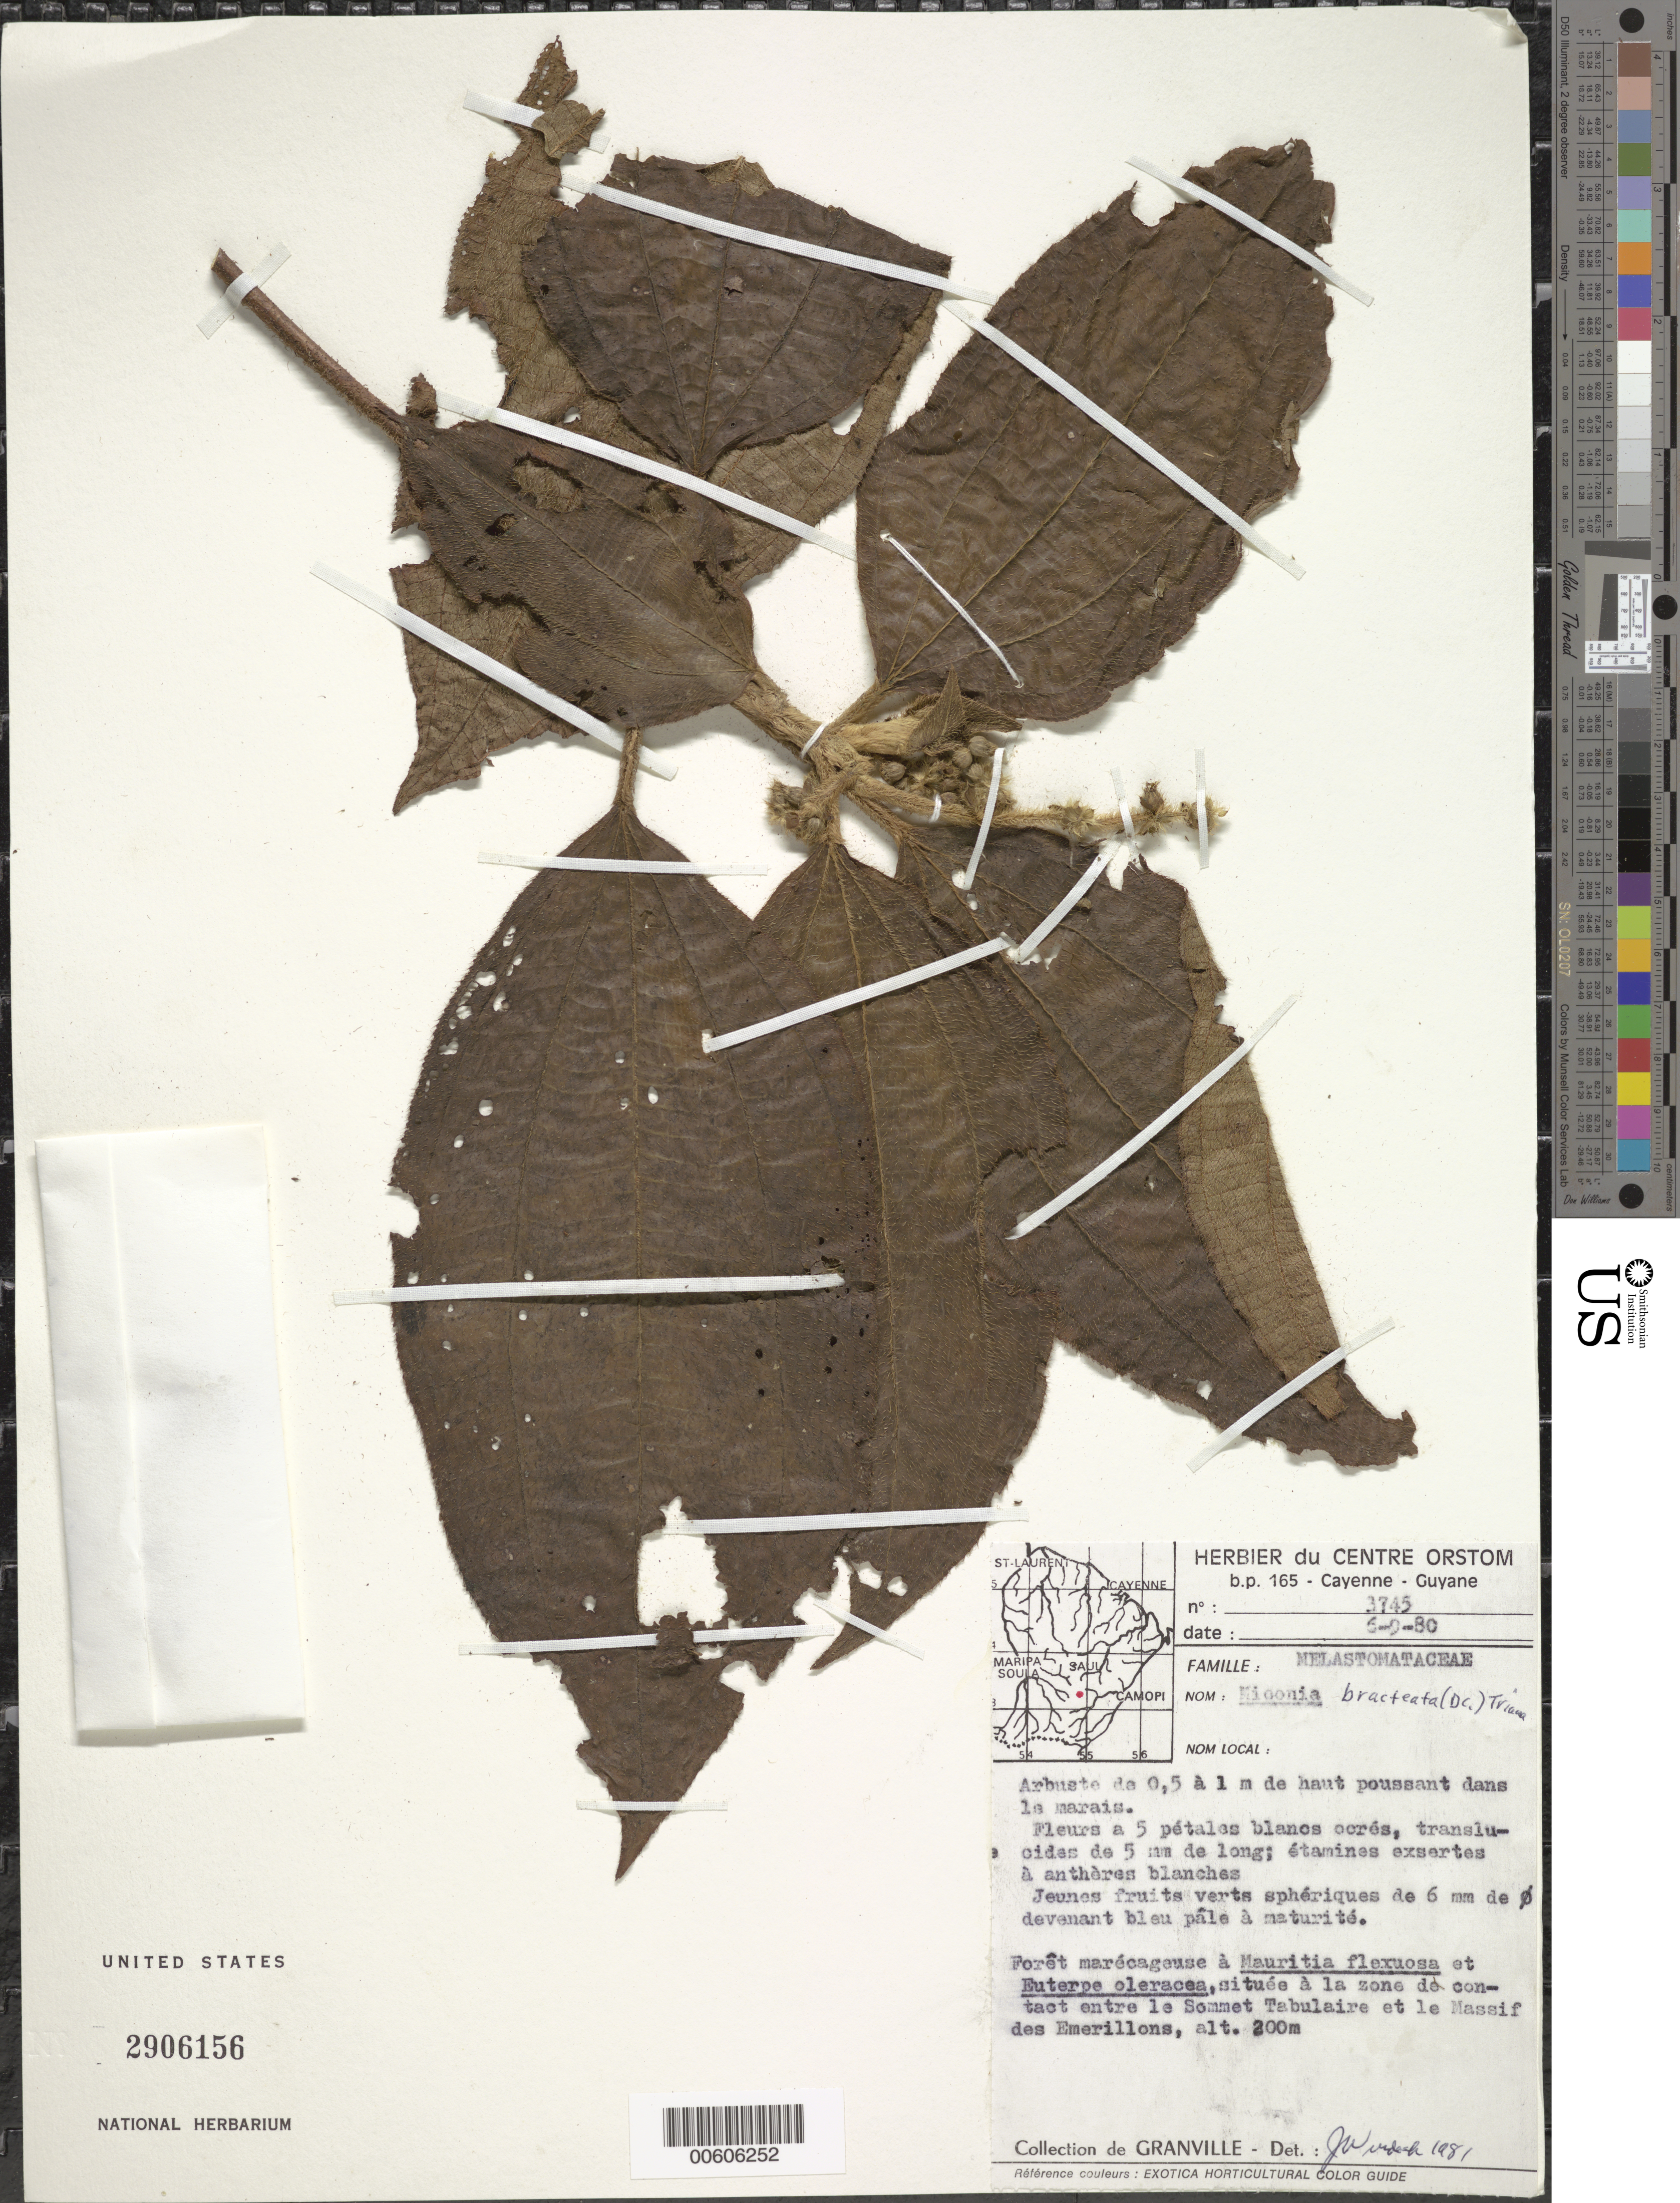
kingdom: Plantae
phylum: Tracheophyta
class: Magnoliopsida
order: Myrtales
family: Melastomataceae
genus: Miconia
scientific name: Miconia bracteata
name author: (DC.) Triana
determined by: Wurdack, John J., (US), US (UNITED STATES)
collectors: J.-J. de Granville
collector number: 3745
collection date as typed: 6-Sep-70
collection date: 1970-09-06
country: French Guiana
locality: Sommet Tabulaire et le Massif des Emerillons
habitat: Dans le marais; foret marecageuse a Mauritia flexuosa et Euterpe oleracea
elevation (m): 200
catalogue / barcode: US 2906156